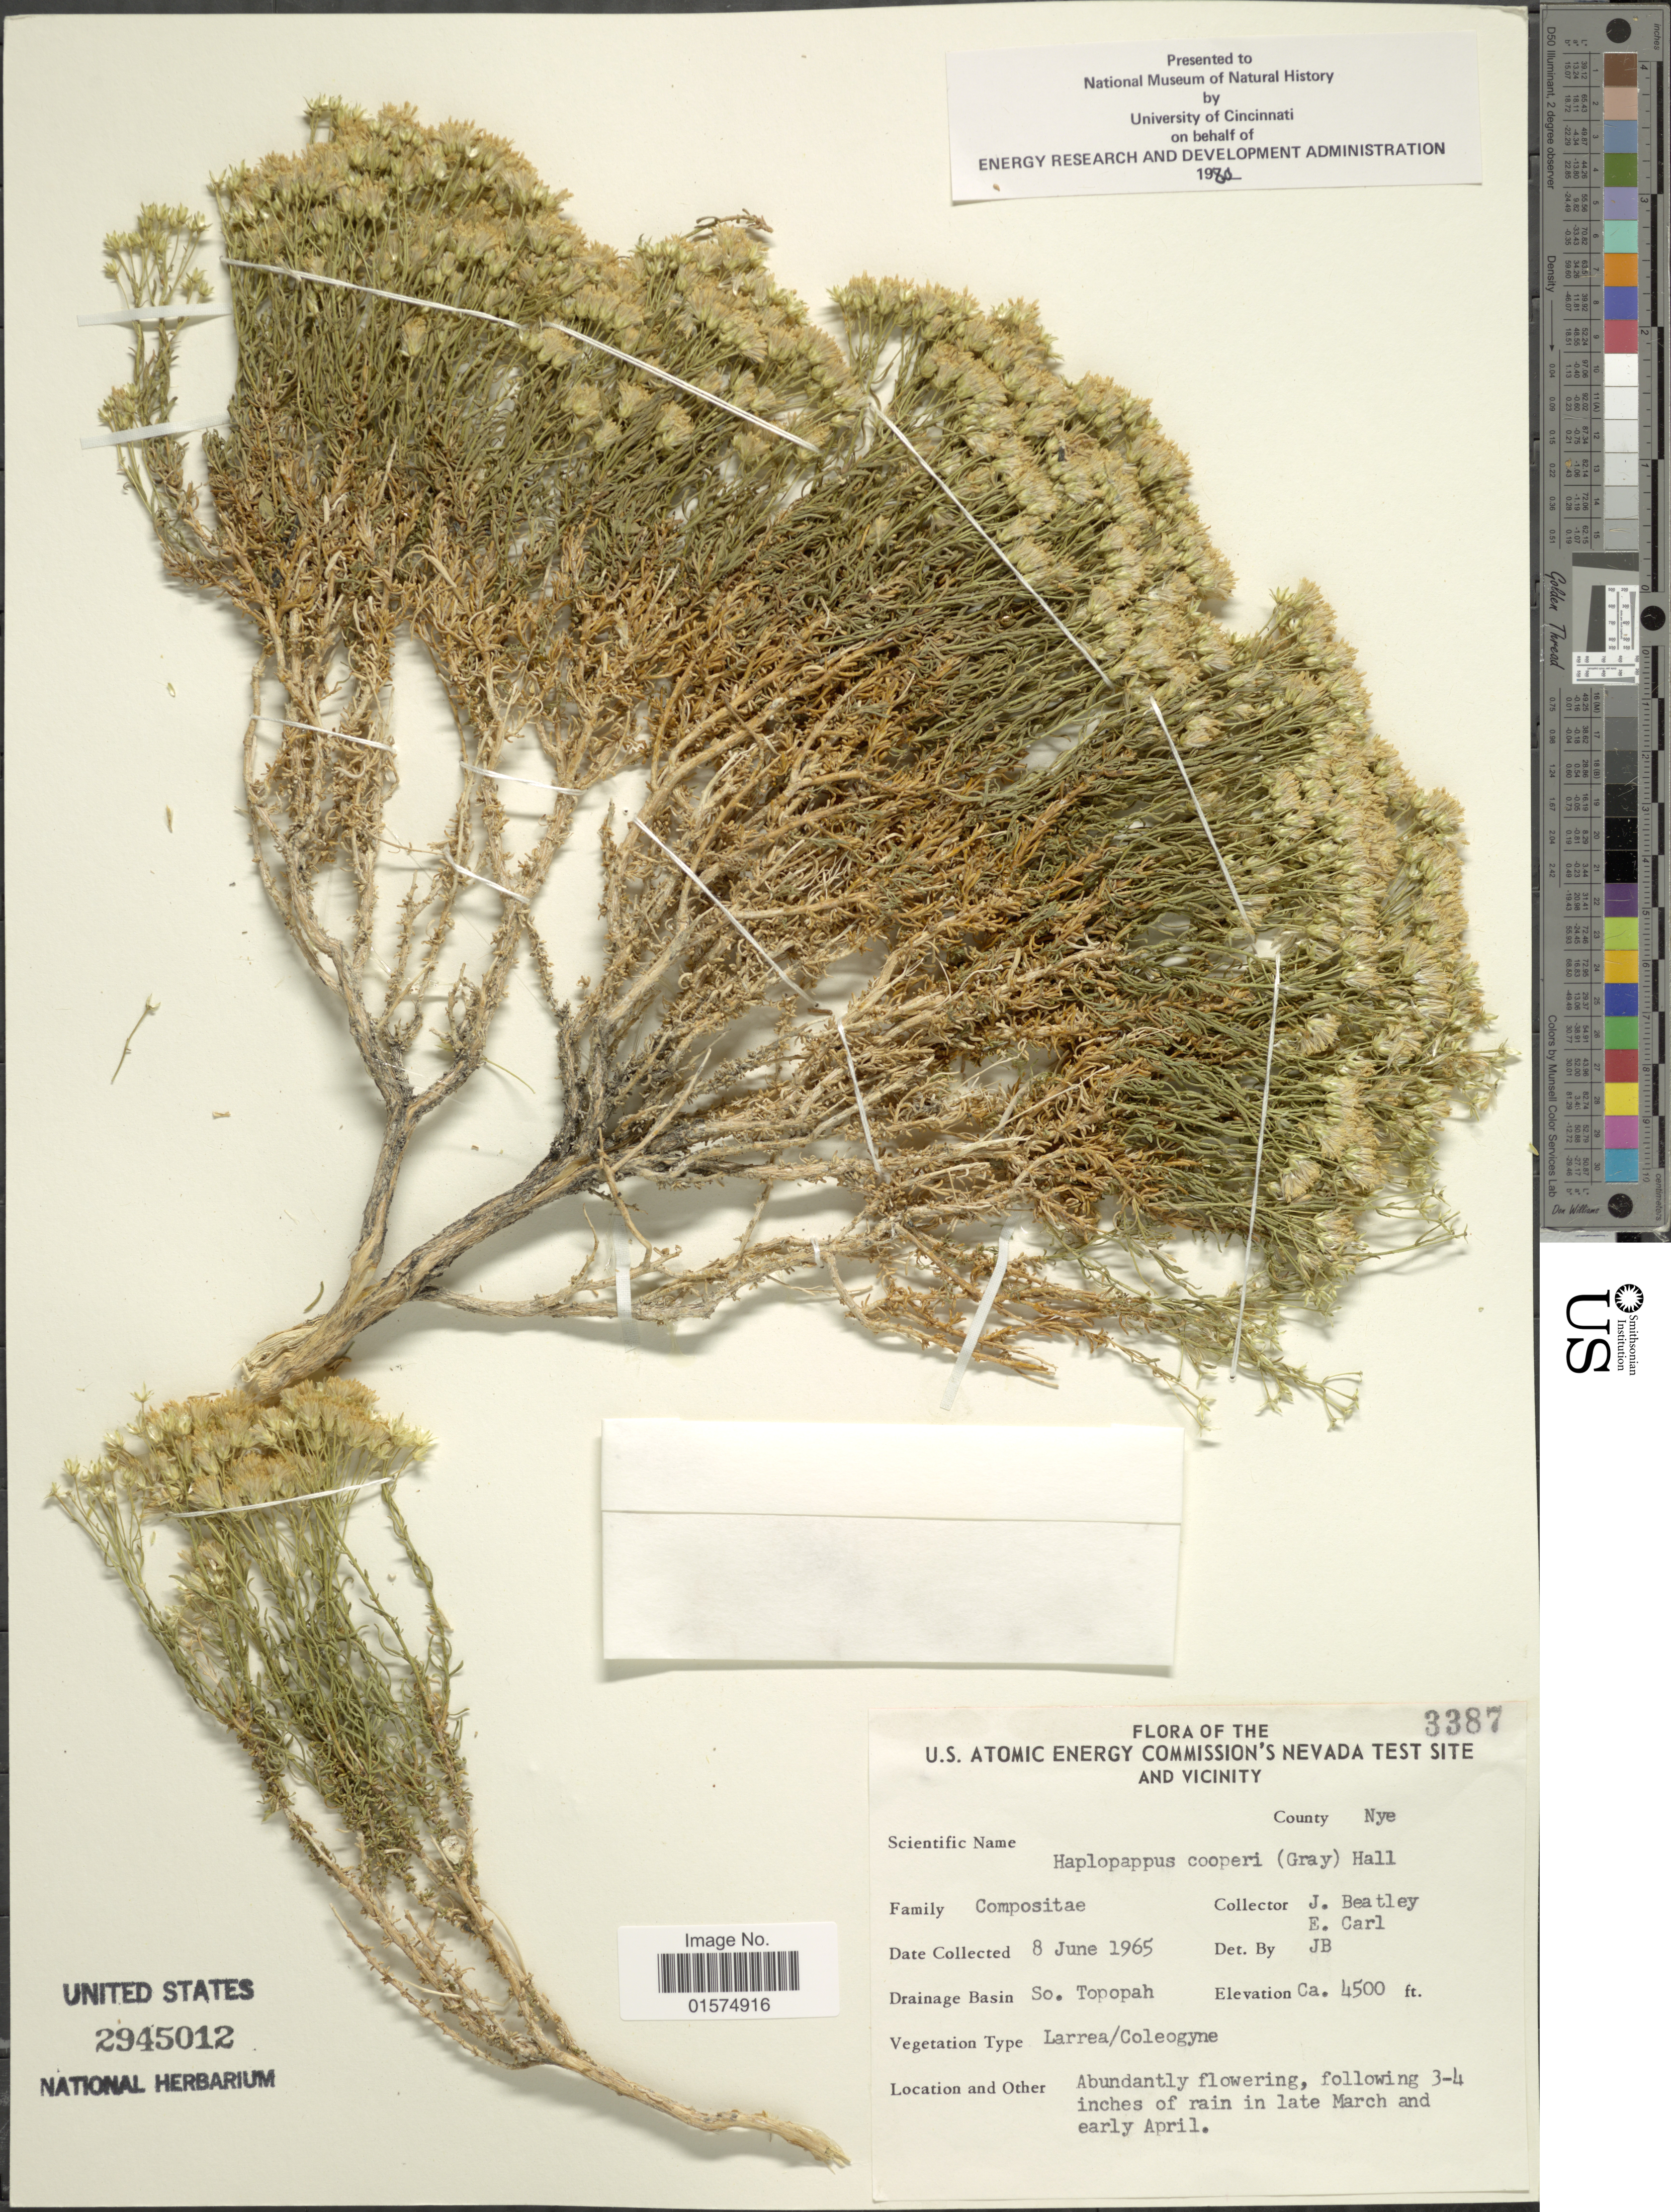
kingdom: Plantae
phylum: Tracheophyta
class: Magnoliopsida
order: Asterales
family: Asteraceae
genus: Ericameria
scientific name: Ericameria cooperi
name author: (A. Gray) Hall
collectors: J. C. Beatley & E. Carl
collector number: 3387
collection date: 1965-06-08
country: United States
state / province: Nevada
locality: U.S. Atomic Energy Commission's Nevada Test Site and vicinity. County Nye. Drainage Basin So. Topopah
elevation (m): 1372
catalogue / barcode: US 2945012